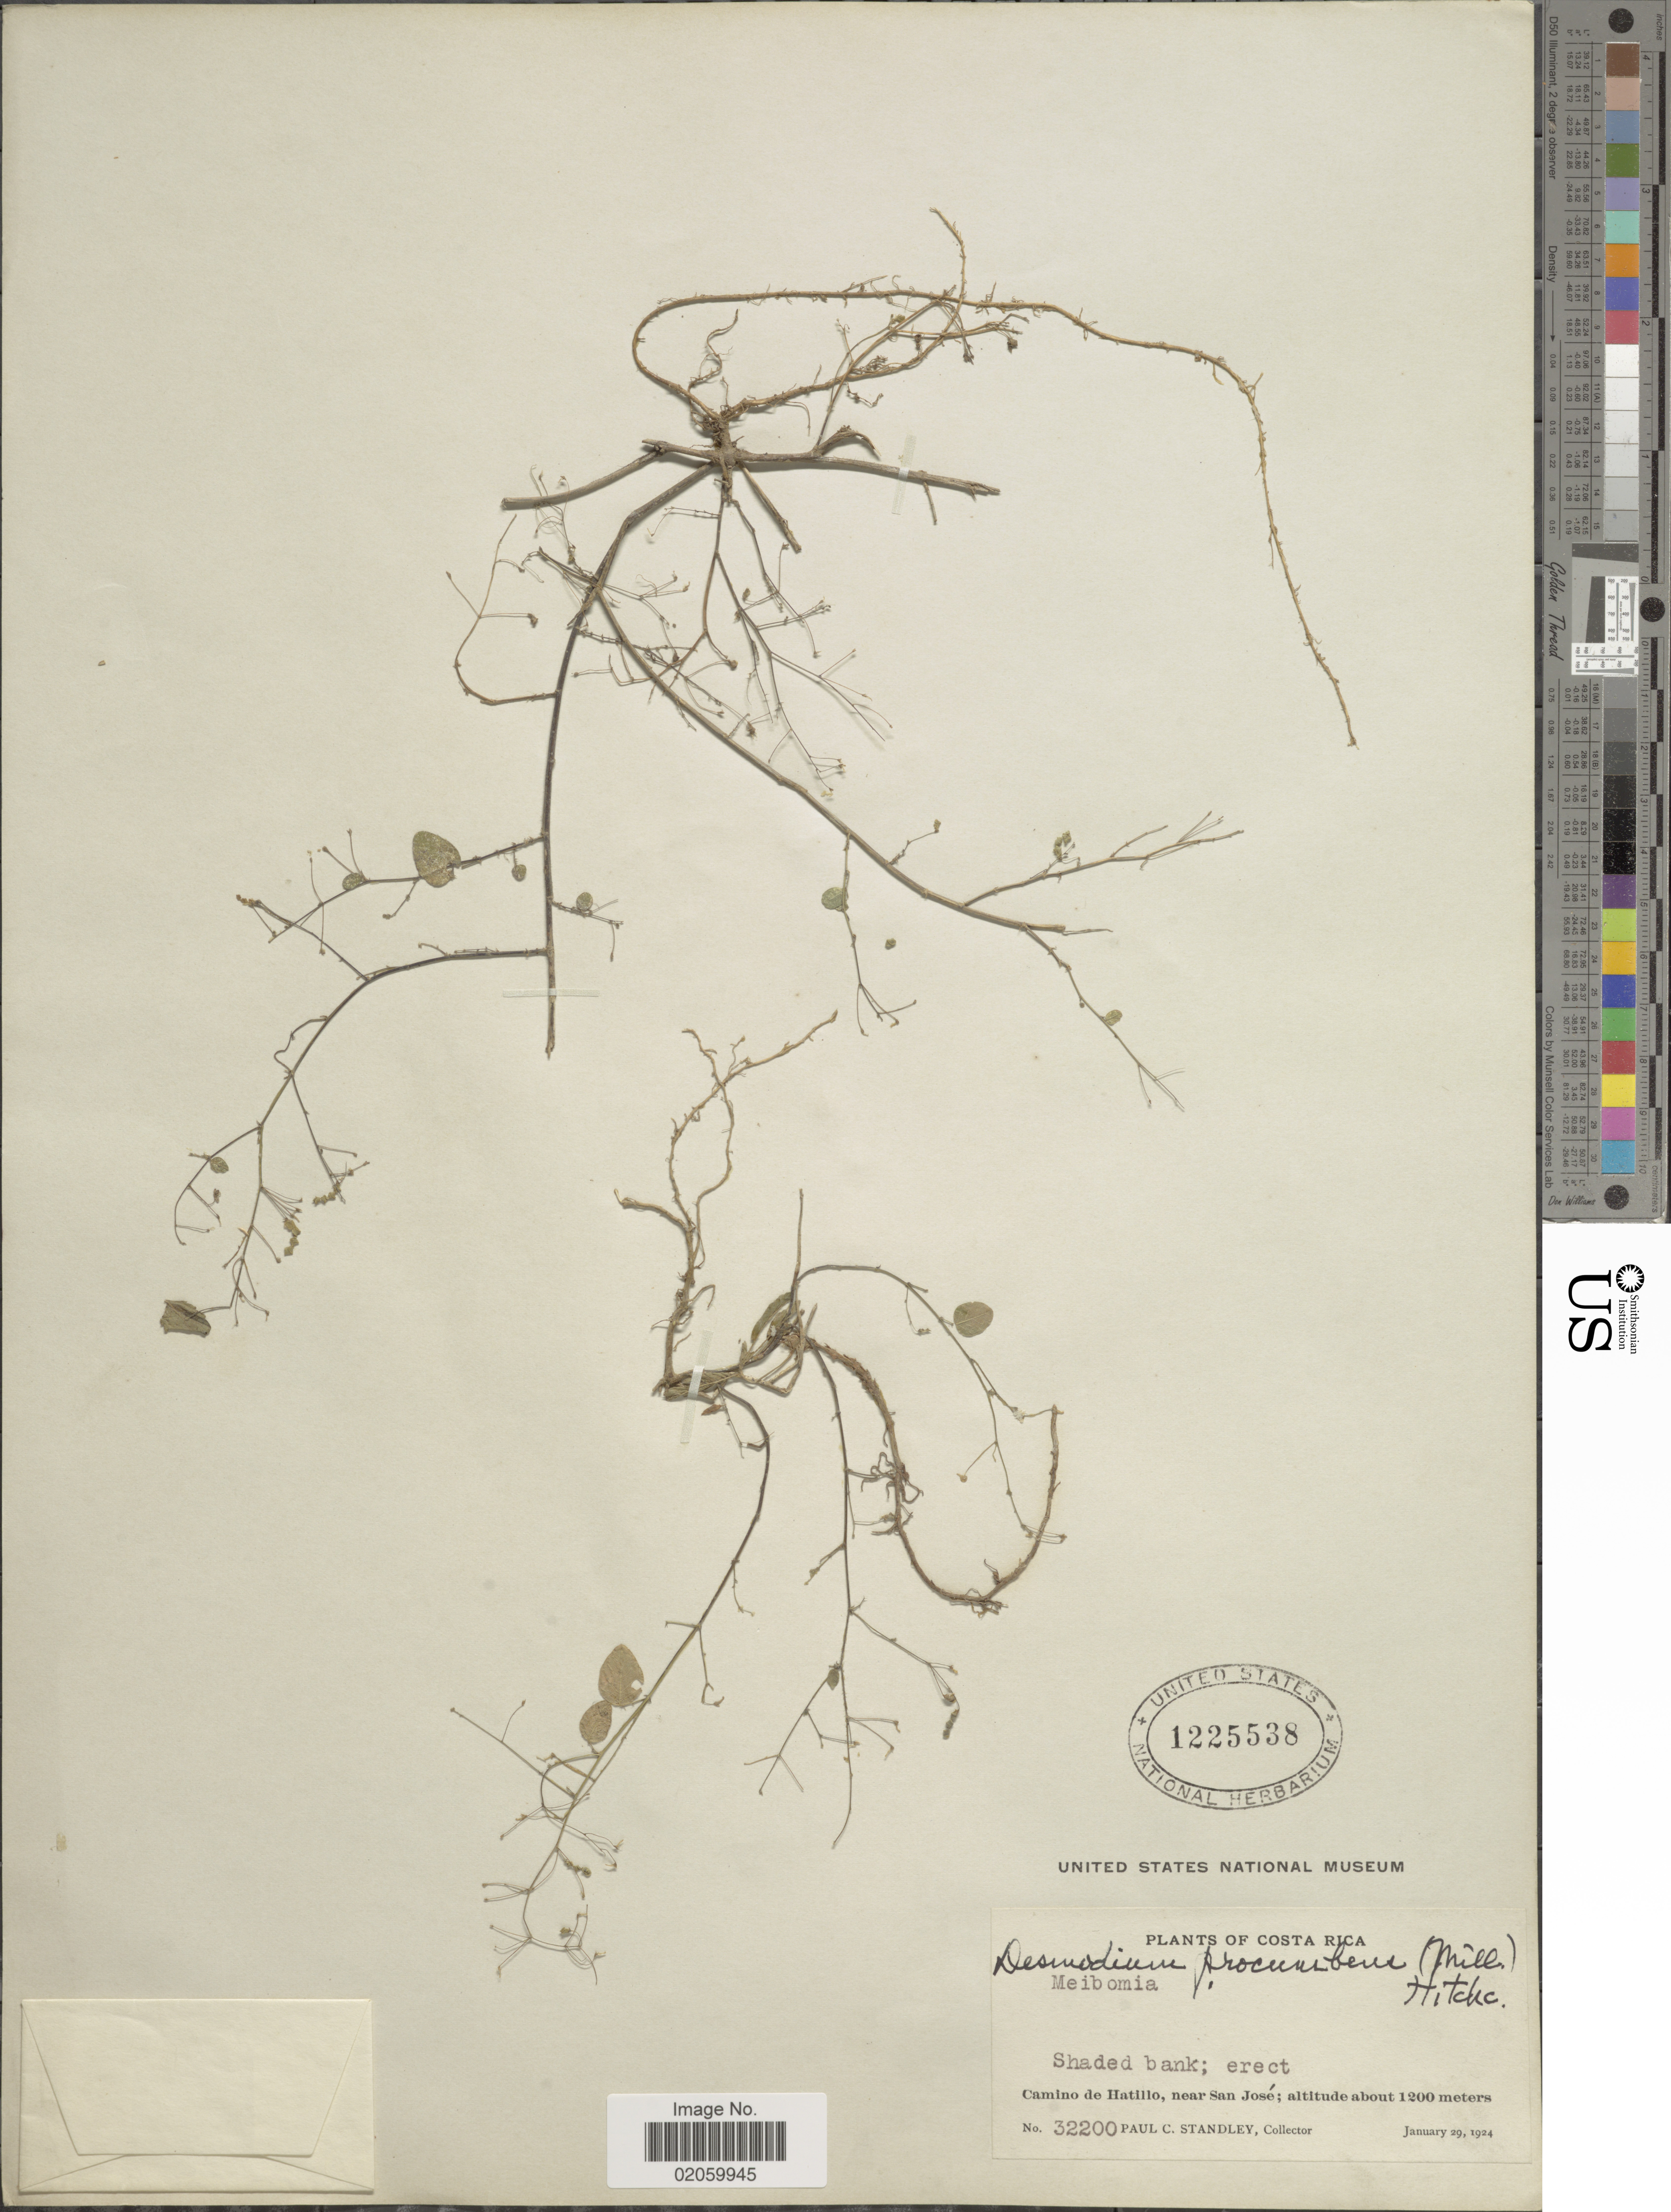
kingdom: Plantae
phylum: Tracheophyta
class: Magnoliopsida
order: Fabales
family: Fabaceae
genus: Desmodium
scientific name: Desmodium procumbens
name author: (Mill.) Hitchc.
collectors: P. C. Standley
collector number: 32200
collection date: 1924-01-29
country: Costa Rica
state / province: San José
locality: Camino de Hatillo, near San Jose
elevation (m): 1200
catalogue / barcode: US 1225538